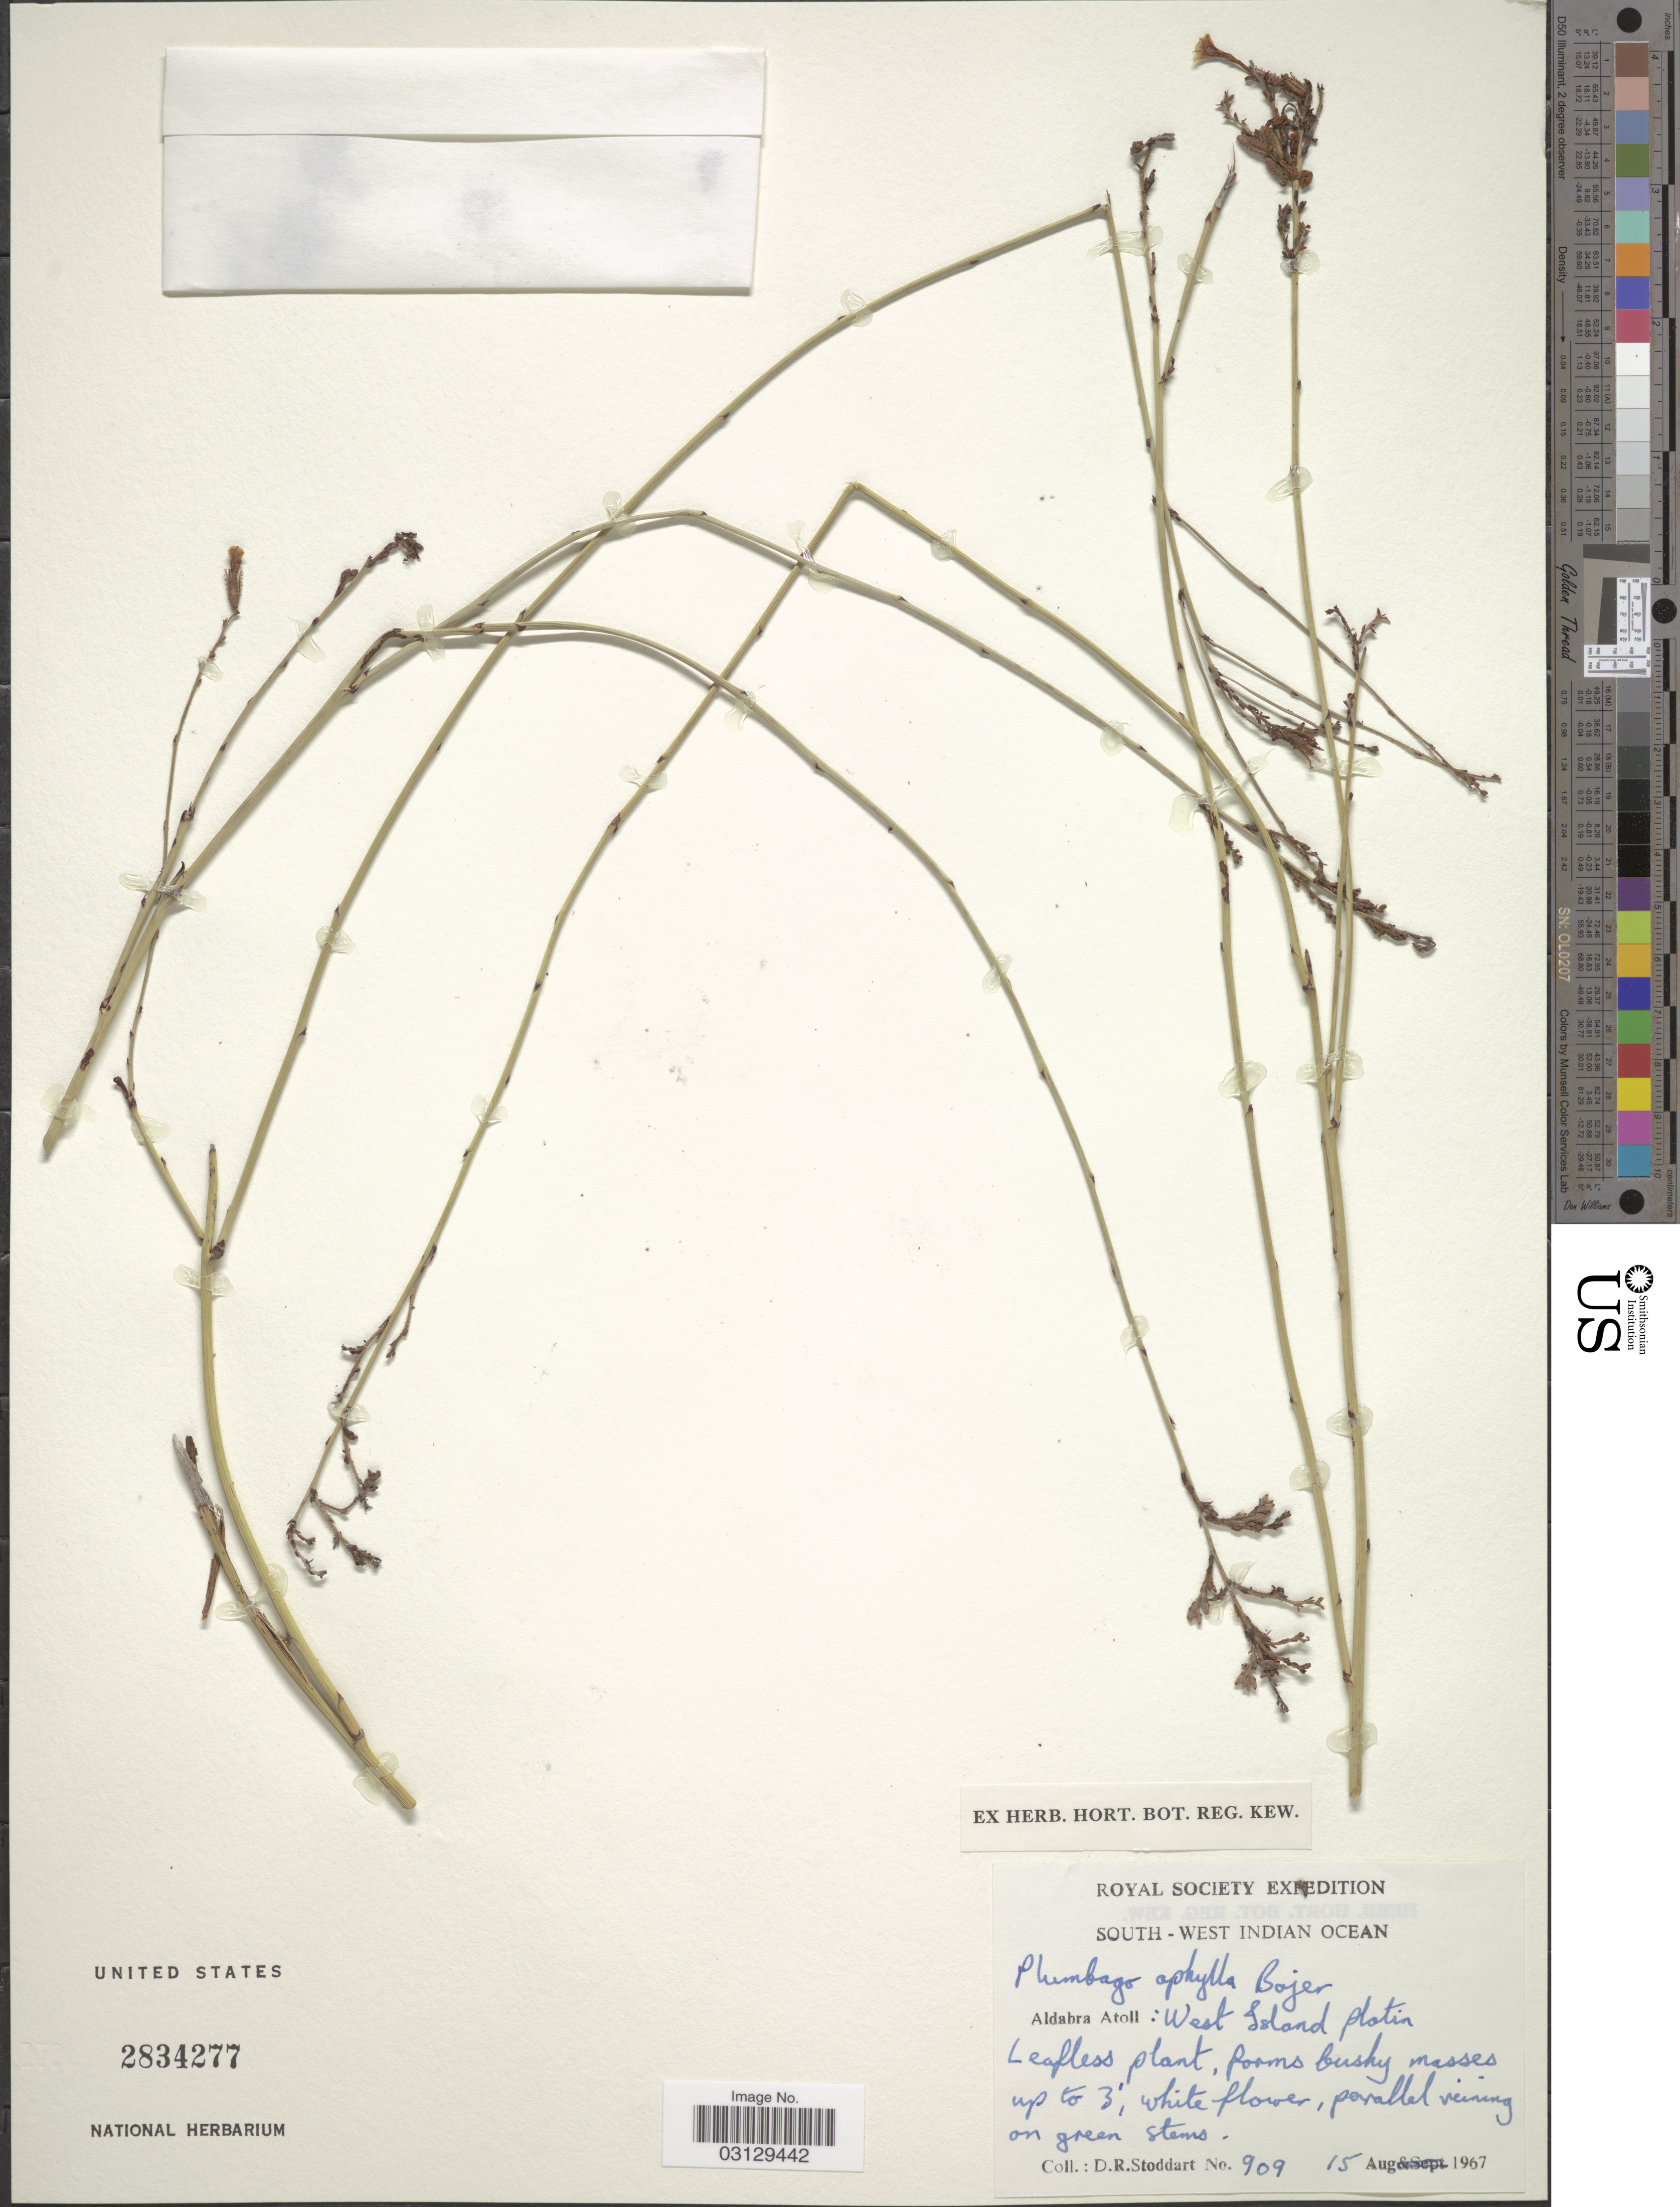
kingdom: Plantae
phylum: Tracheophyta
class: Magnoliopsida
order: Caryophyllales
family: Plumbaginaceae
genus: Plumbago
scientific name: Plumbago aphylla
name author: Bojer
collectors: D. R. Stoddart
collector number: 909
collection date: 1967-08-15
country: Seychelles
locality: South-West Indian Ocean. Aldabra Atoll: West Island platin [interpreted].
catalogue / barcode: US 2834277